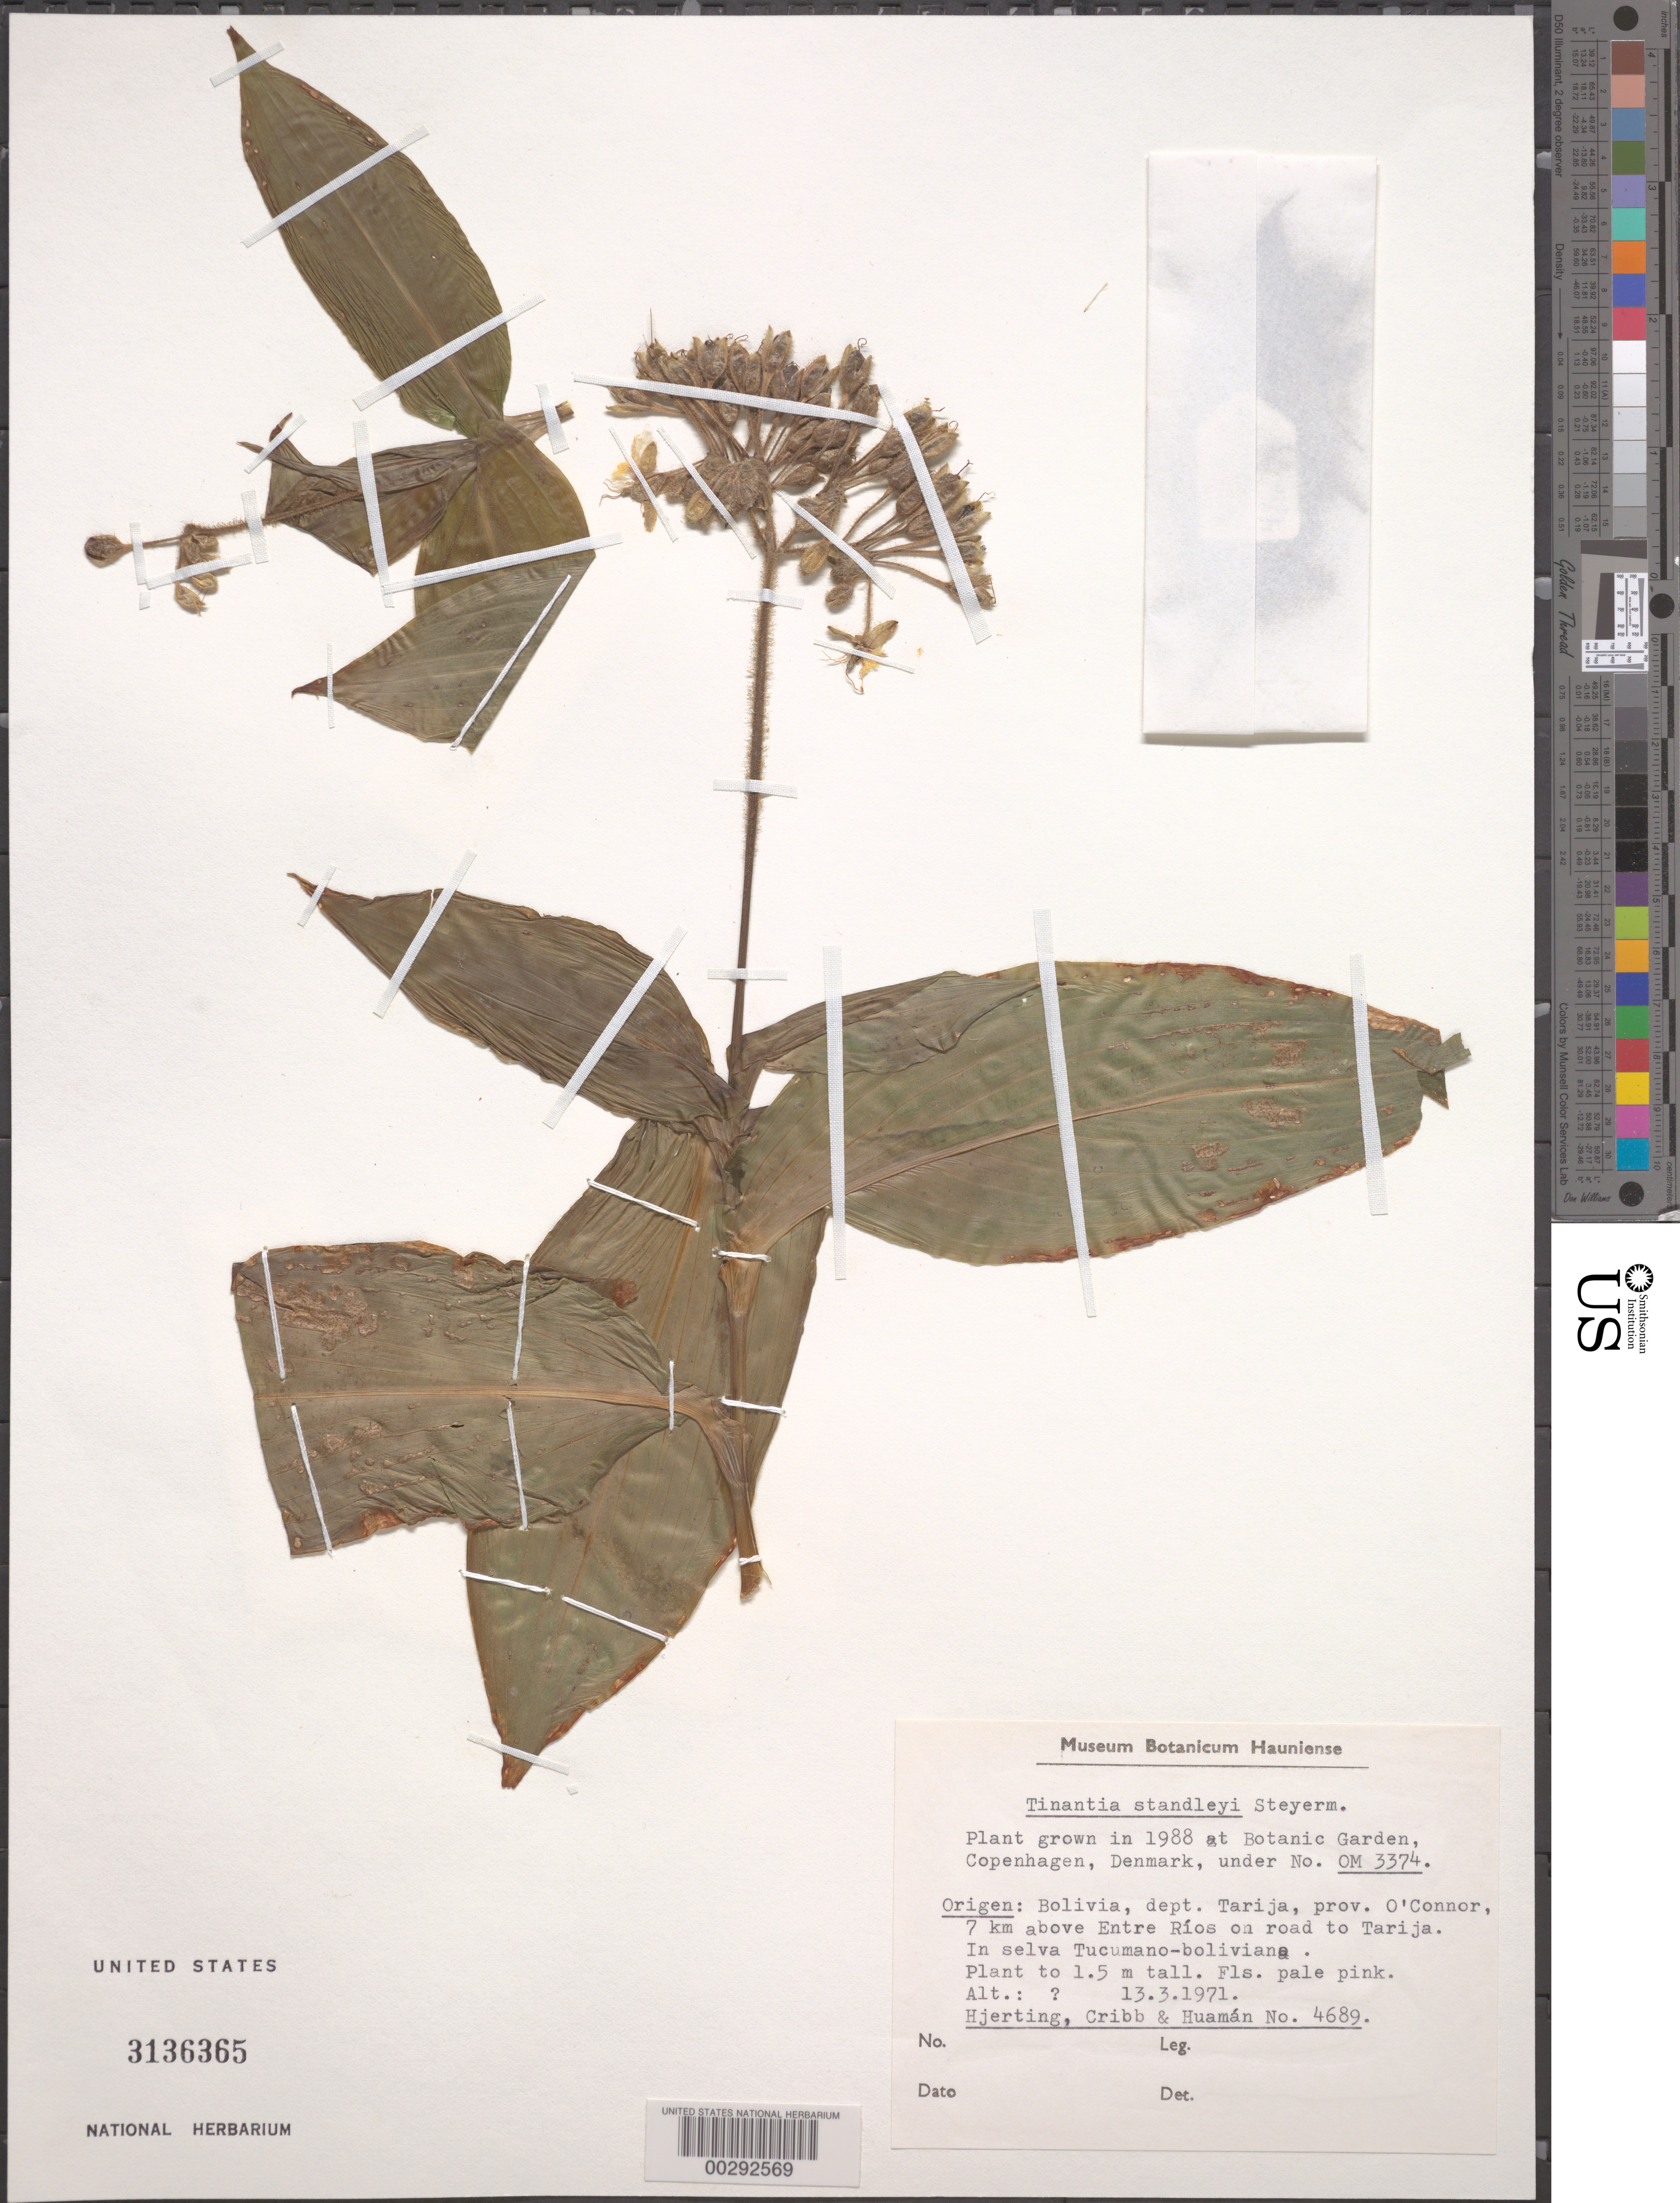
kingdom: Plantae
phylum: Tracheophyta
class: Liliopsida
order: Commelinales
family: Commelinaceae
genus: Tinantia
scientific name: Tinantia standleyi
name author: Steyerm.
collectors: J. P. Hjerting, -- Cribb & M. Huamán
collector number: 4689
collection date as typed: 13 Mar 1971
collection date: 1971-03-13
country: Bolivia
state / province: Tarija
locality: Road to Tarija in Tucumano Bolivian forest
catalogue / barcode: US 3136365